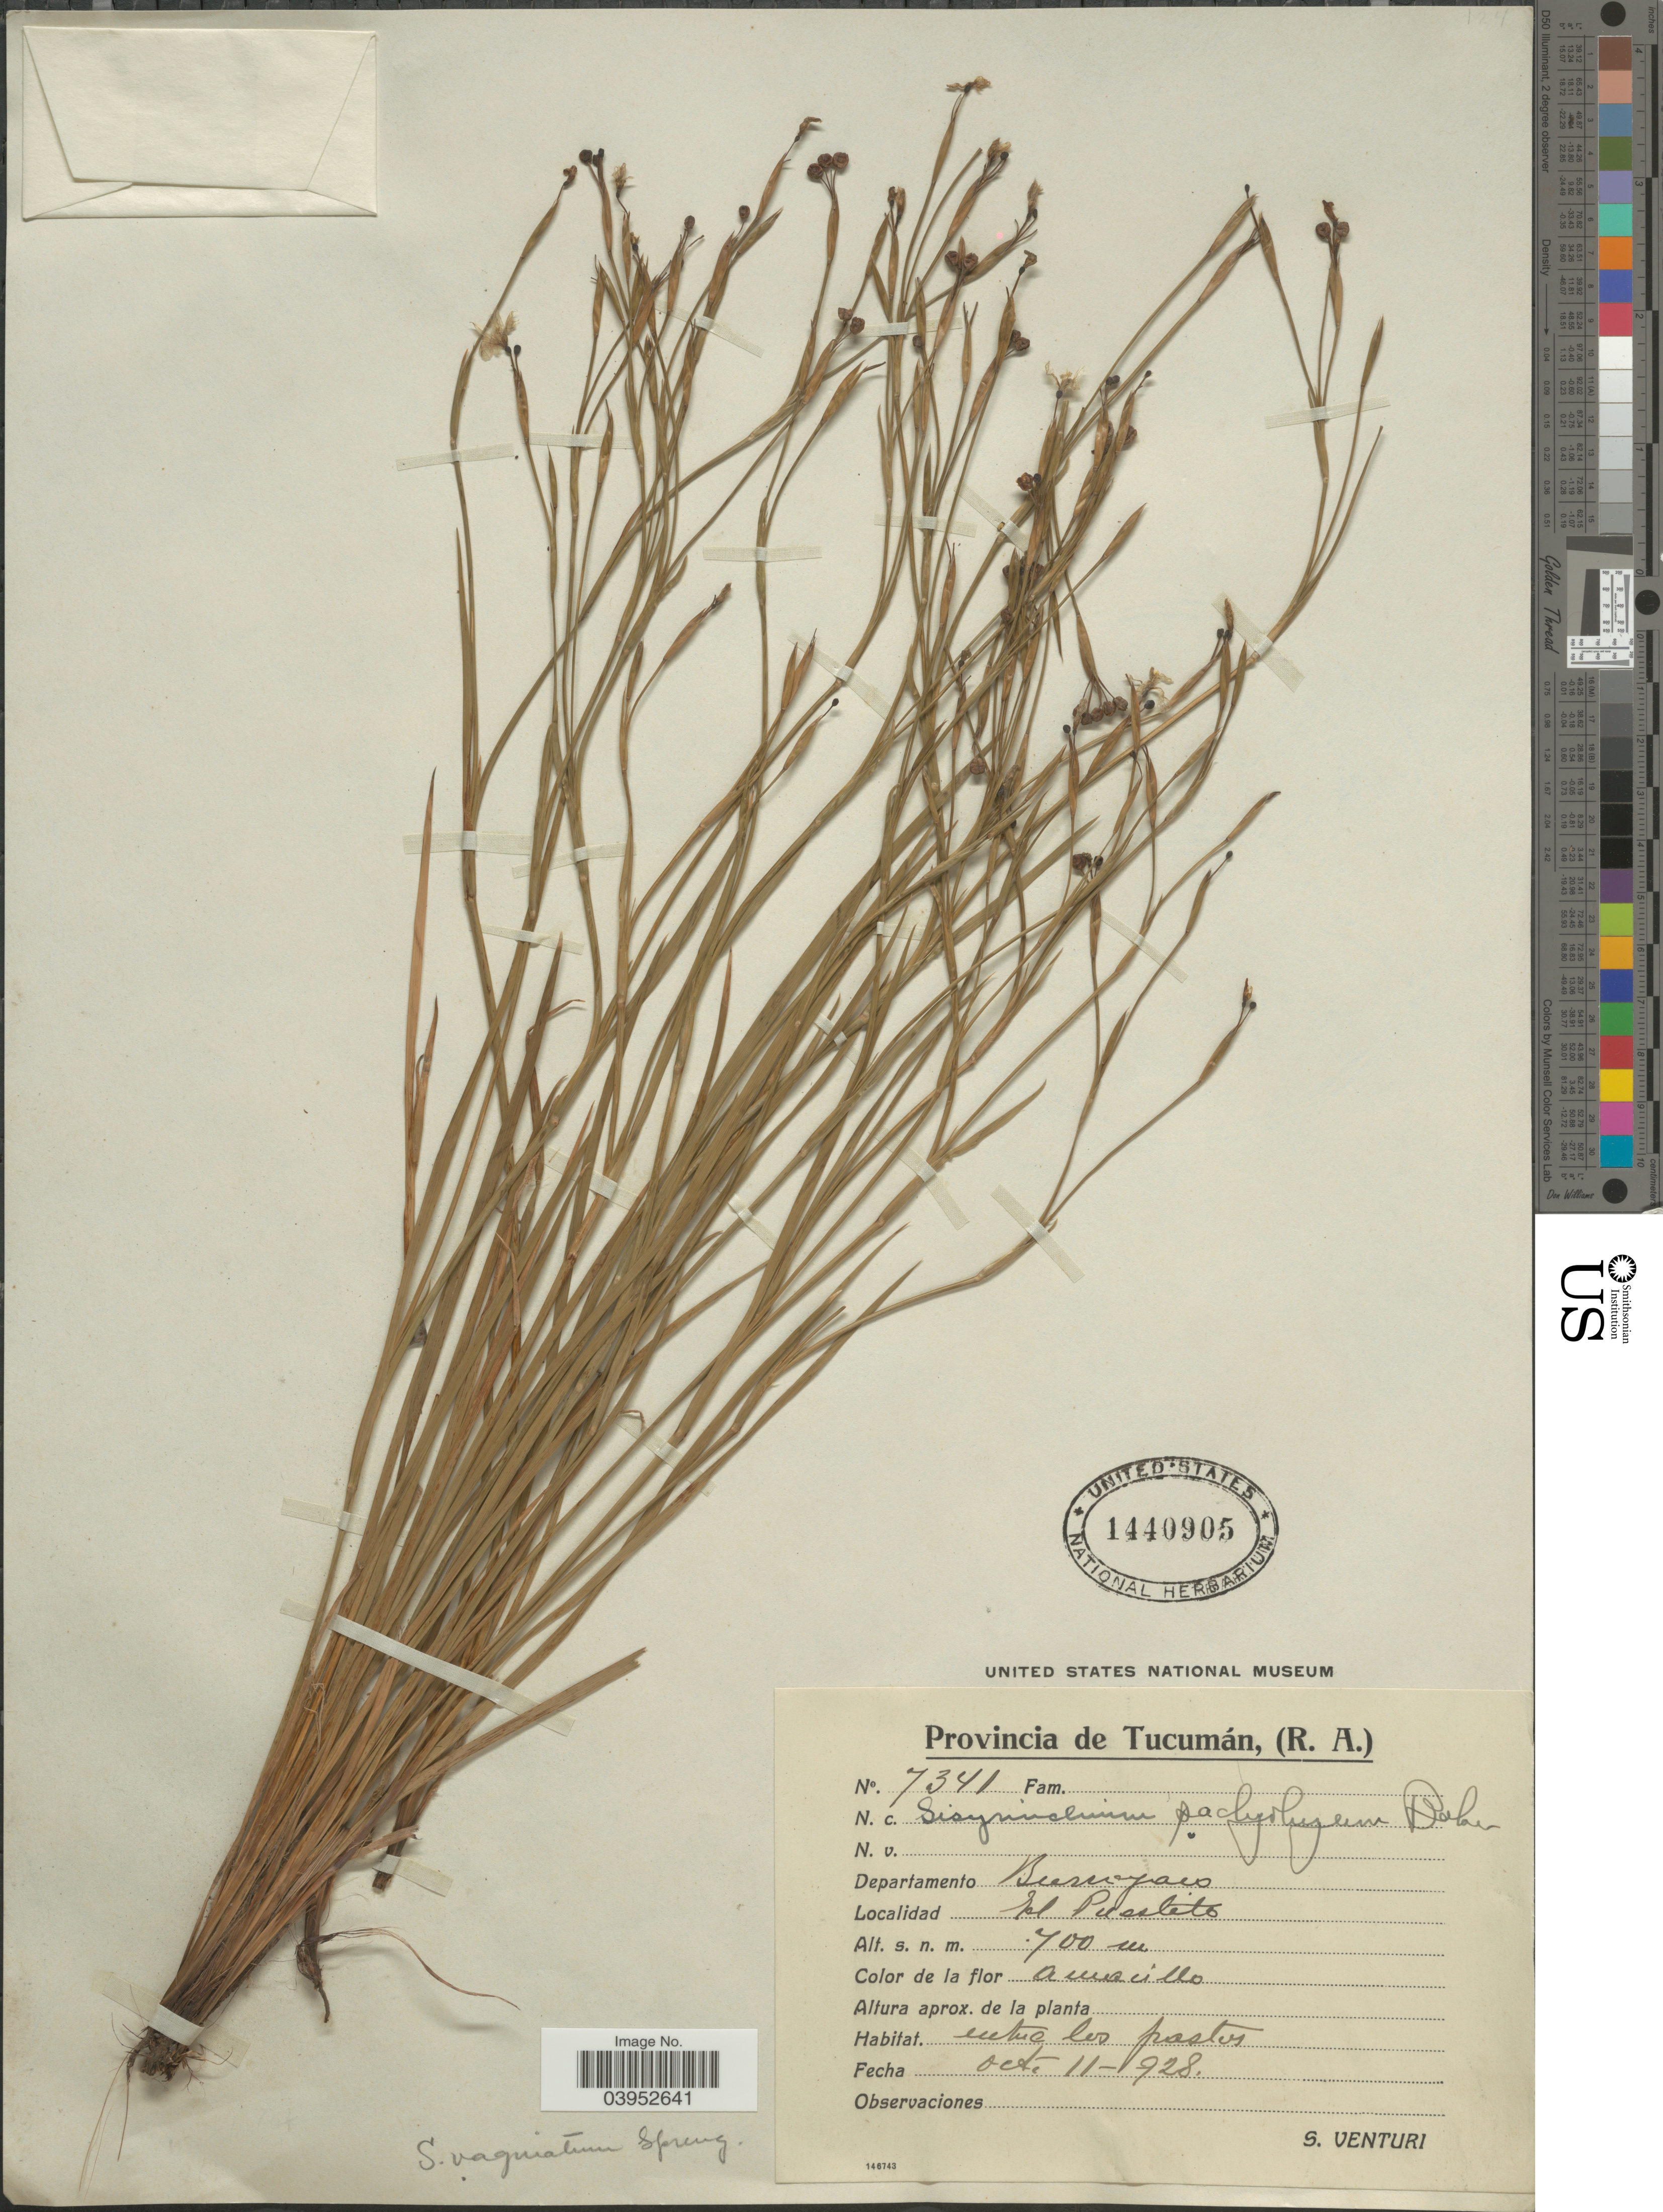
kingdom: Plantae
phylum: Tracheophyta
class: Liliopsida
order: Asparagales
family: Iridaceae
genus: Sisyrinchium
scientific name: Sisyrinchium vaginatum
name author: Spreng.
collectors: S. Venturi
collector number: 7341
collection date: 1928-10-11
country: Argentina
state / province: Tucuman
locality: Departamento Burruyacu. El Puestito.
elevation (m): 700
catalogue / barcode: US 1440905